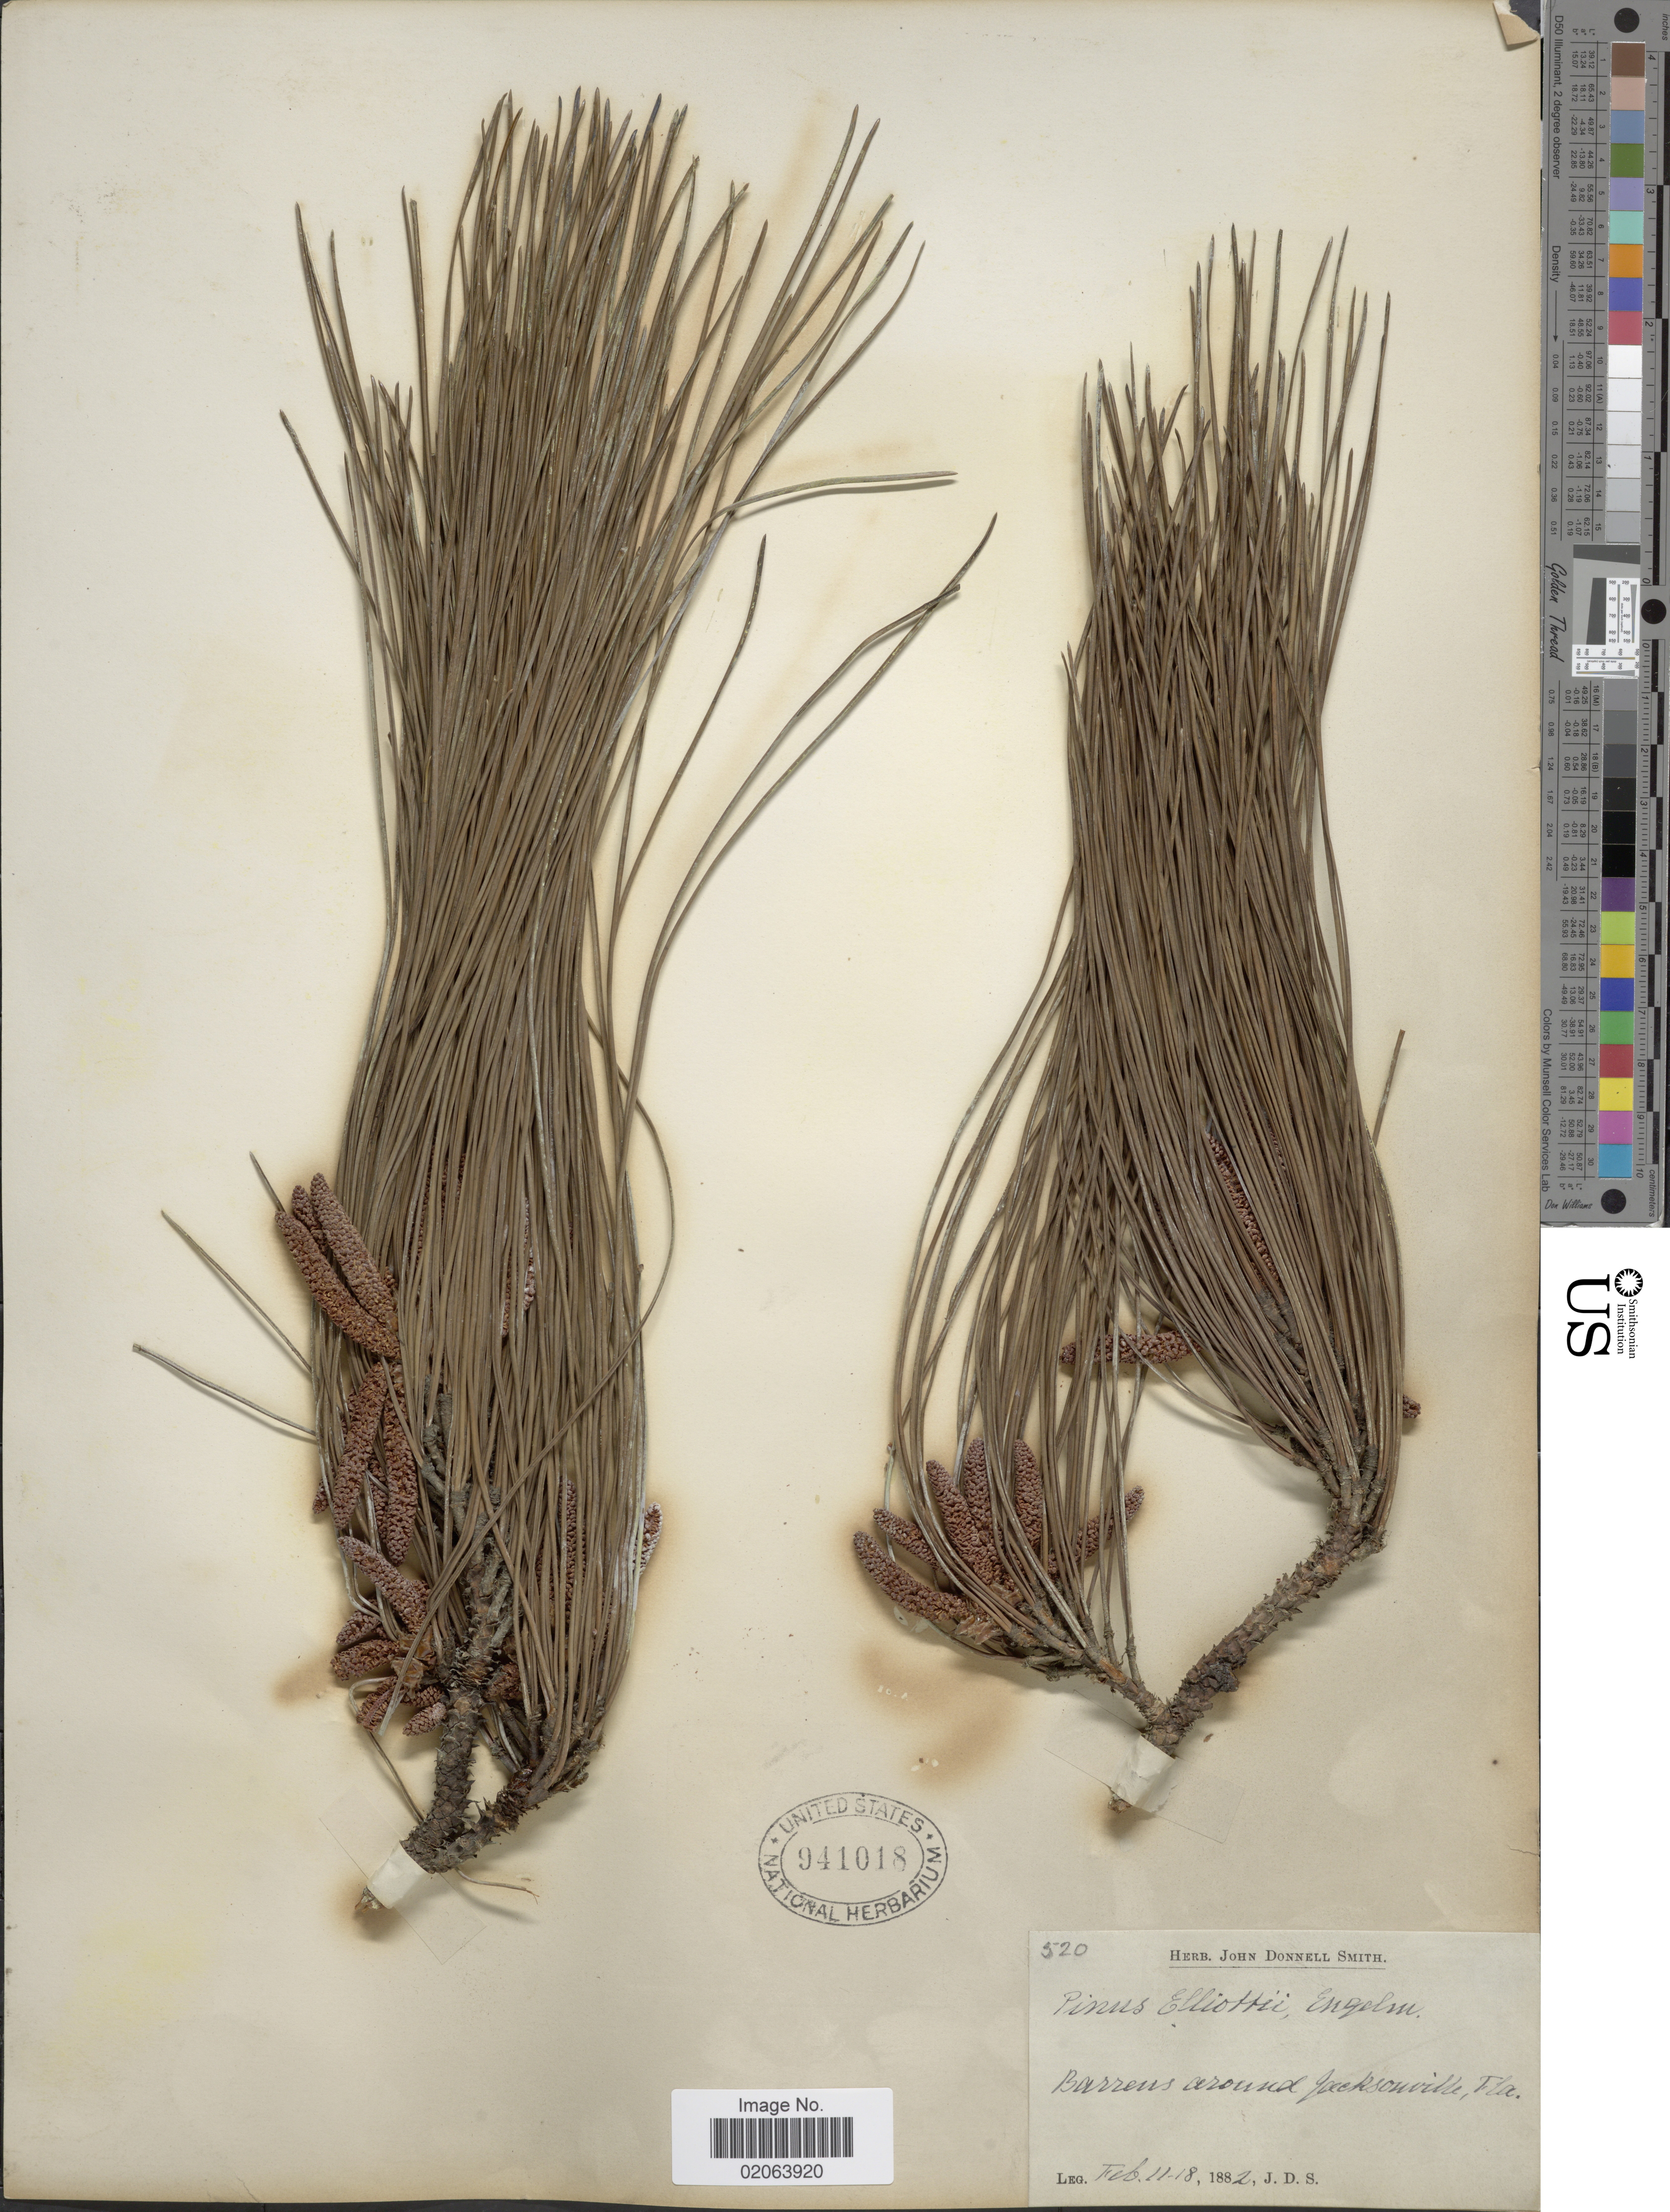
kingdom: Plantae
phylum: Tracheophyta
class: Pinopsida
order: Pinales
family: Pinaceae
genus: Pinus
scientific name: Pinus elliottii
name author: Engelm.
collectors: J. Donnell Smith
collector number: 520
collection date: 1882-02-11/1882-02-18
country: United States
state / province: Florida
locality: Around Jacksonville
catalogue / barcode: US 941018